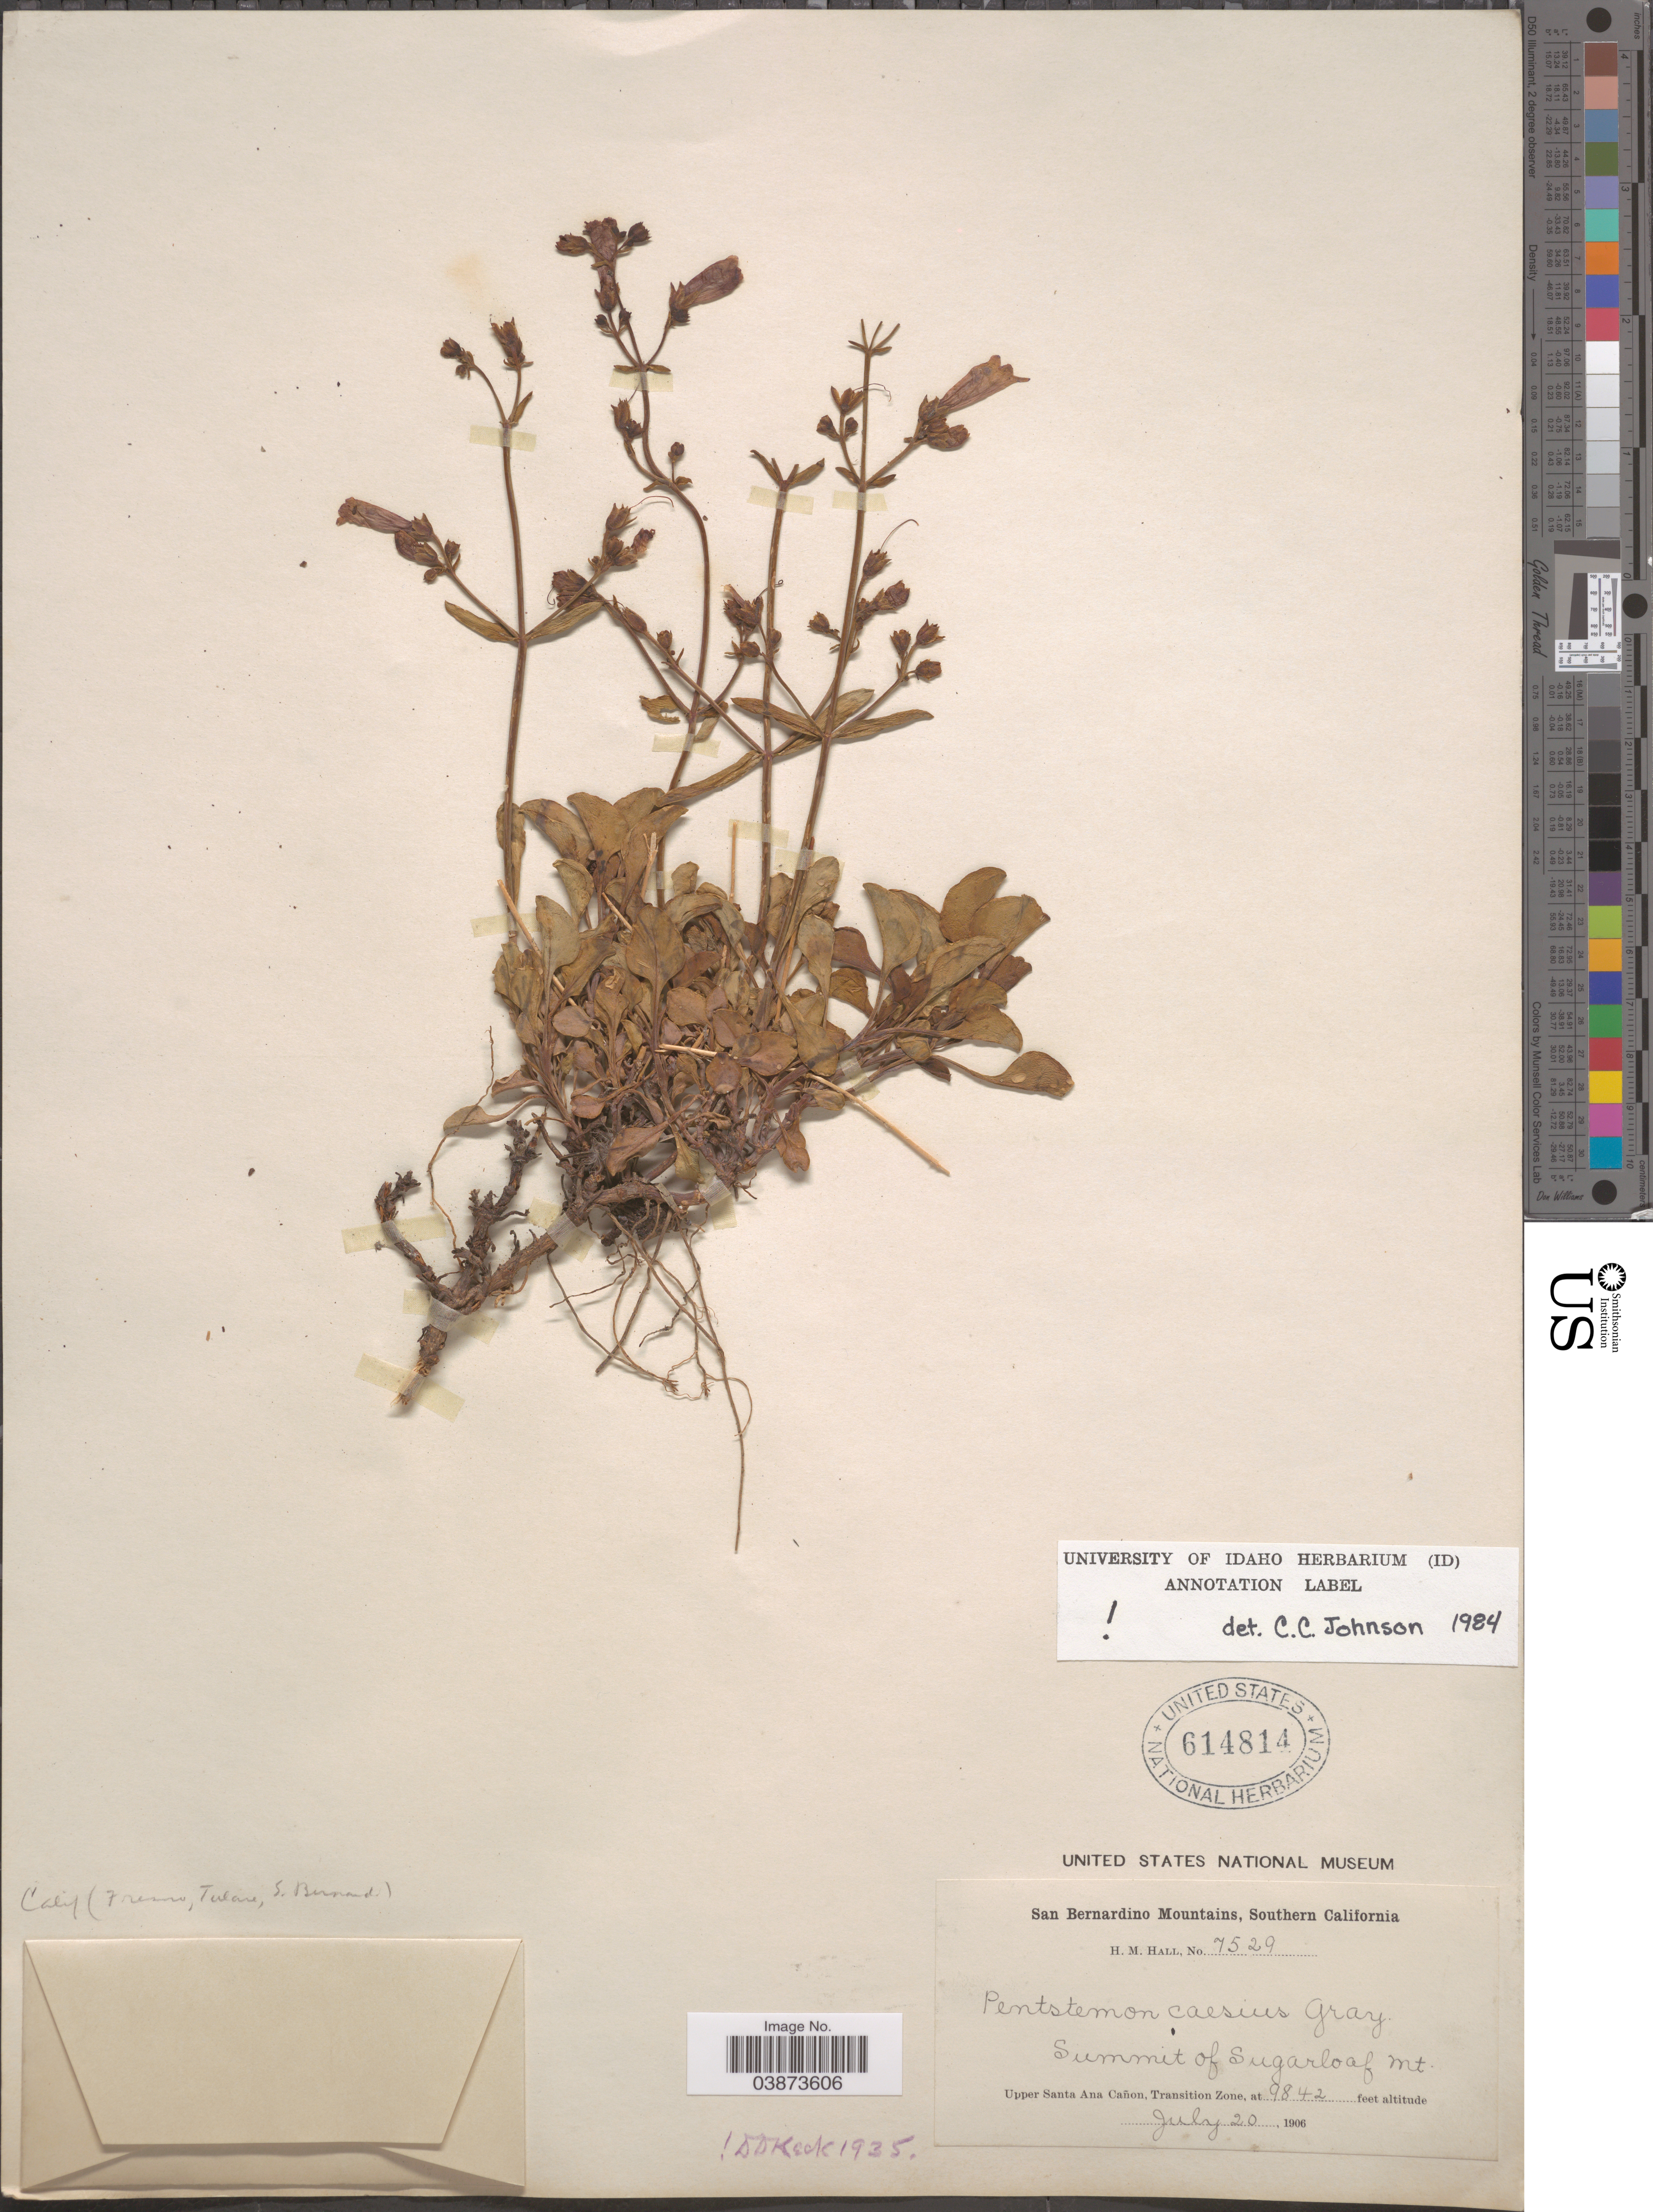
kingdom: Plantae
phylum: Tracheophyta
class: Magnoliopsida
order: Lamiales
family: Plantaginaceae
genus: Penstemon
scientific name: Penstemon caesius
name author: A. Gray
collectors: H. M. Hall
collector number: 7529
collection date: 1906-07-20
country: United States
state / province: California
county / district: San Bernardino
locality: Southern California. San Bernardino Mountains. Summit of Sugarloaf mt. Upper Santa Ana Cañon, Transition Zone.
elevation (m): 3000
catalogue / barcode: US 614814